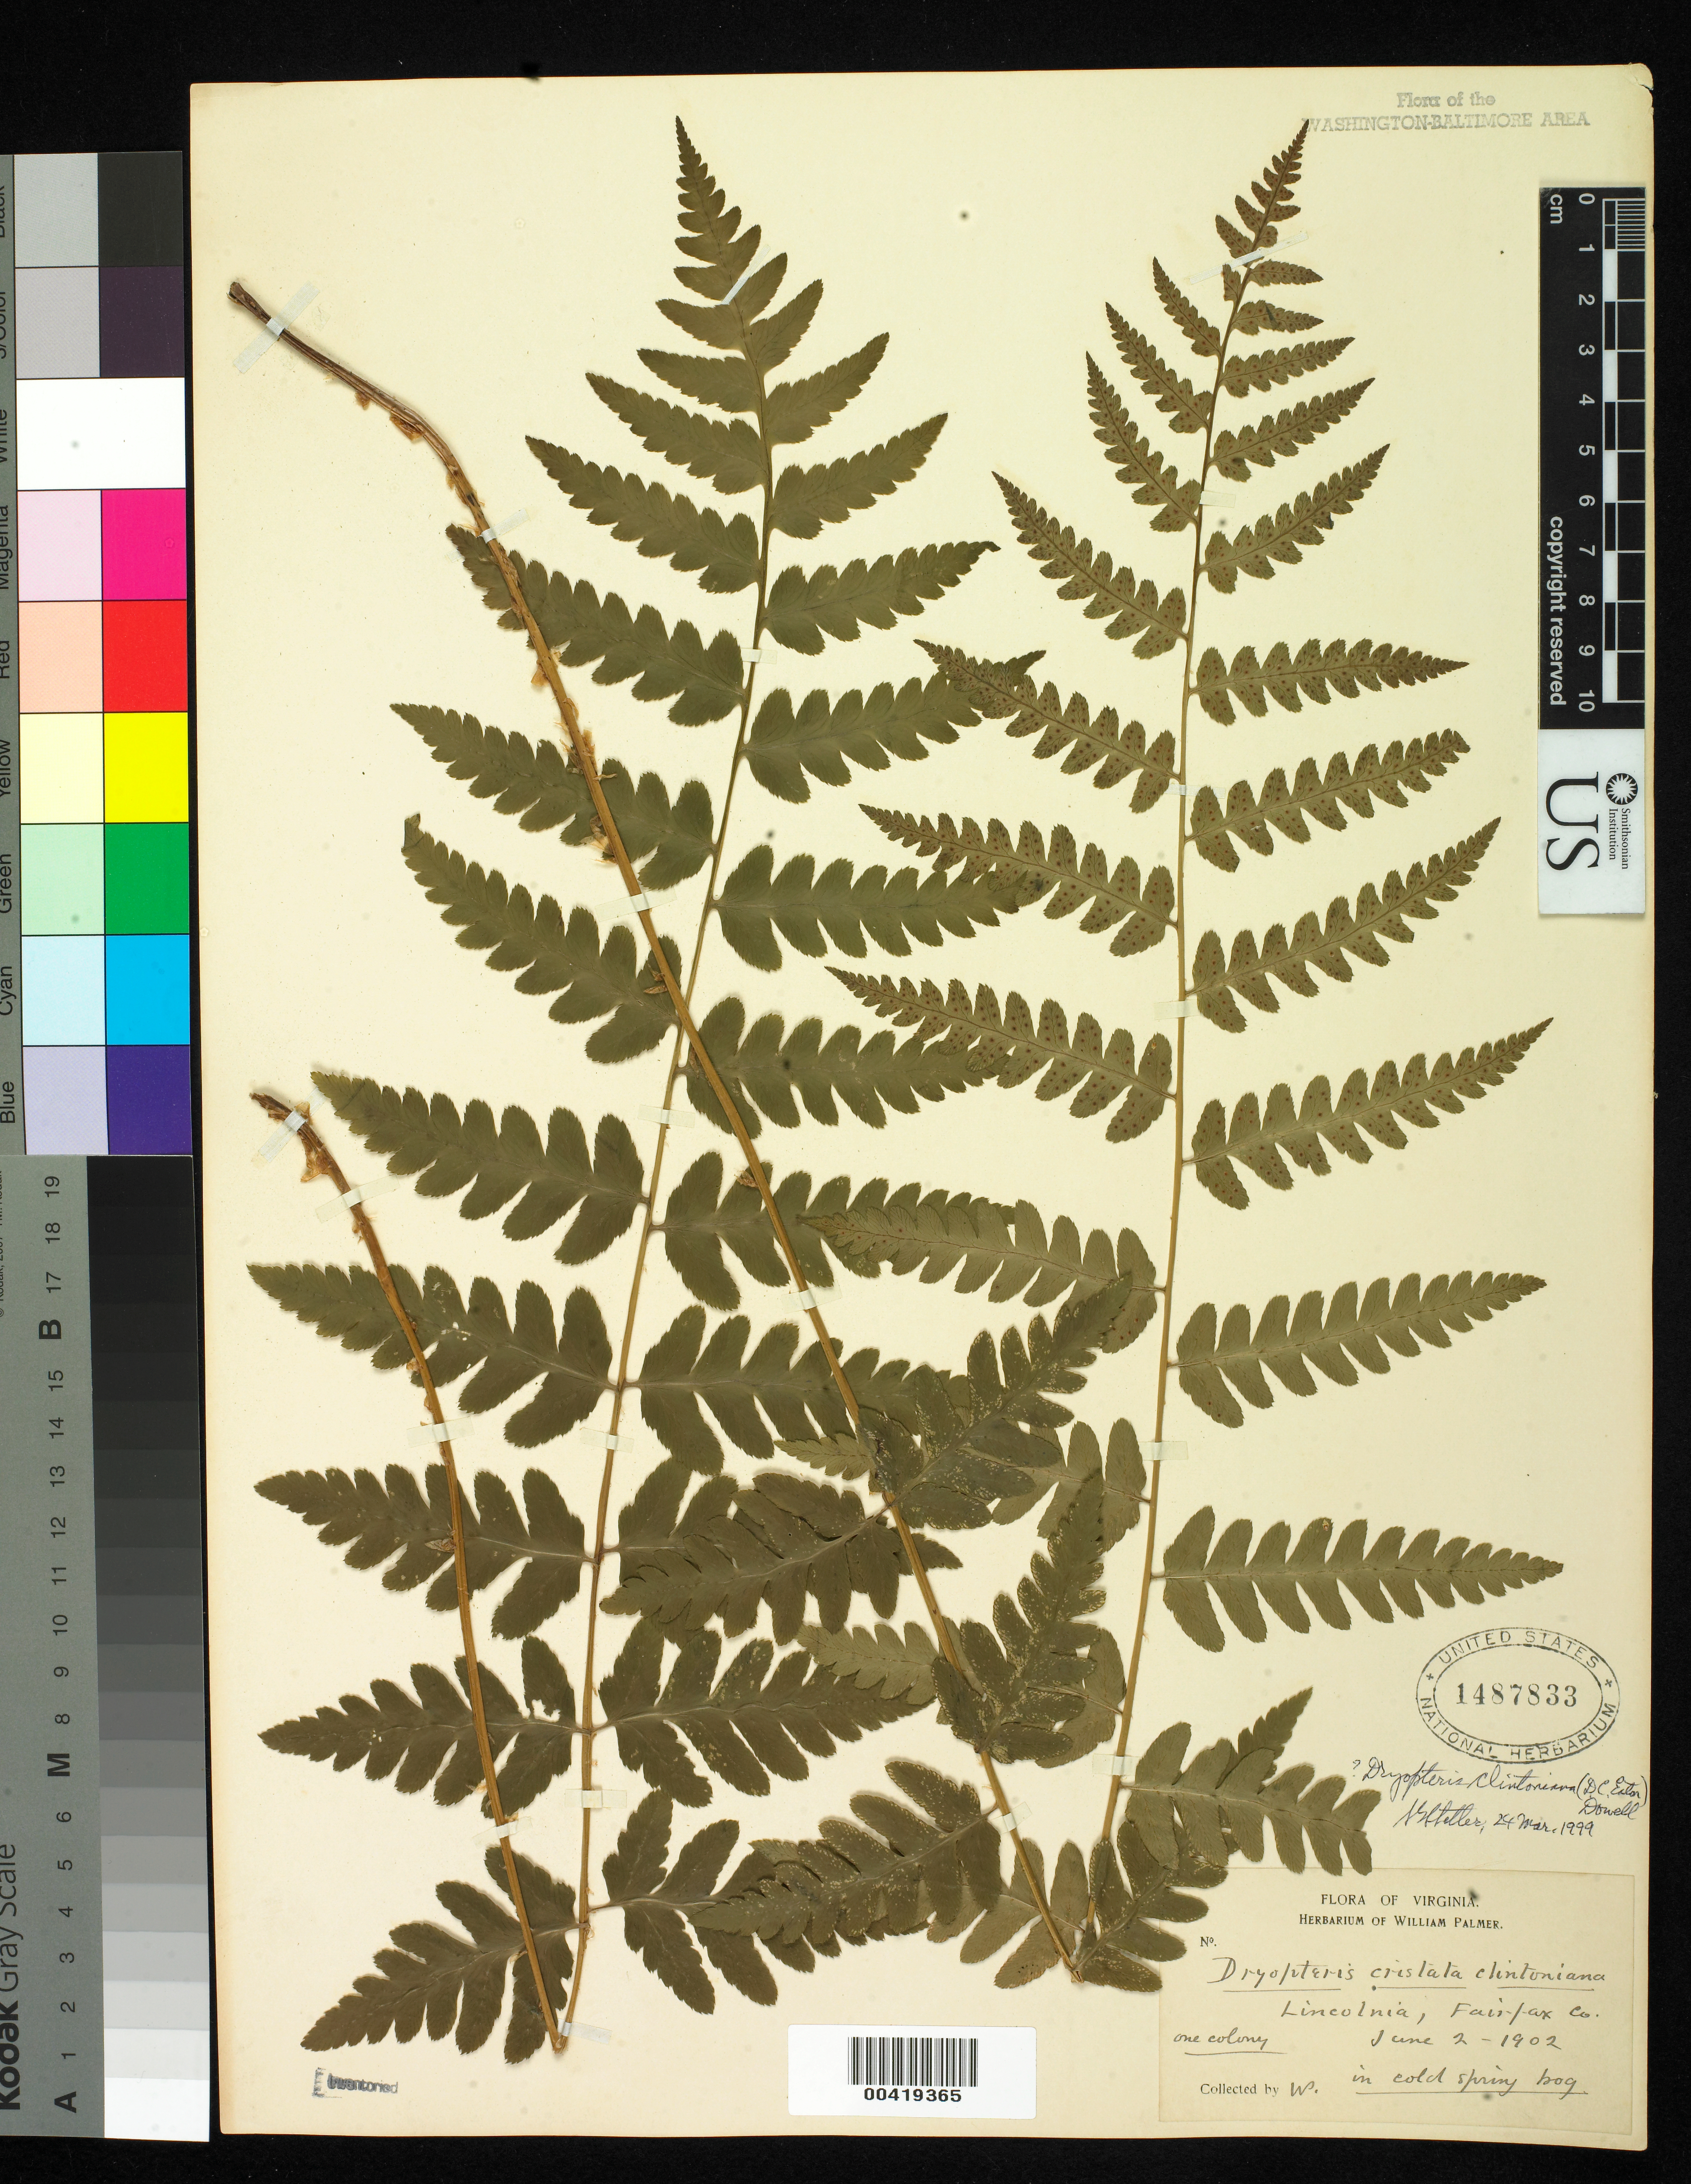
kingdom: Plantae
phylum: Tracheophyta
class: Polypodiopsida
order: Polypodiales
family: Dryopteridaceae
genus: Dryopteris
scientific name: Dryopteris clintoniana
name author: (D.C. Eaton) Dowell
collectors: W. Palmer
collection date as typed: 02 Jun 1902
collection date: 1902-06-02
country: United States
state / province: Virginia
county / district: Fairfax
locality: Lincolnia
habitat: Cold spring bog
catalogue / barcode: US 1487833